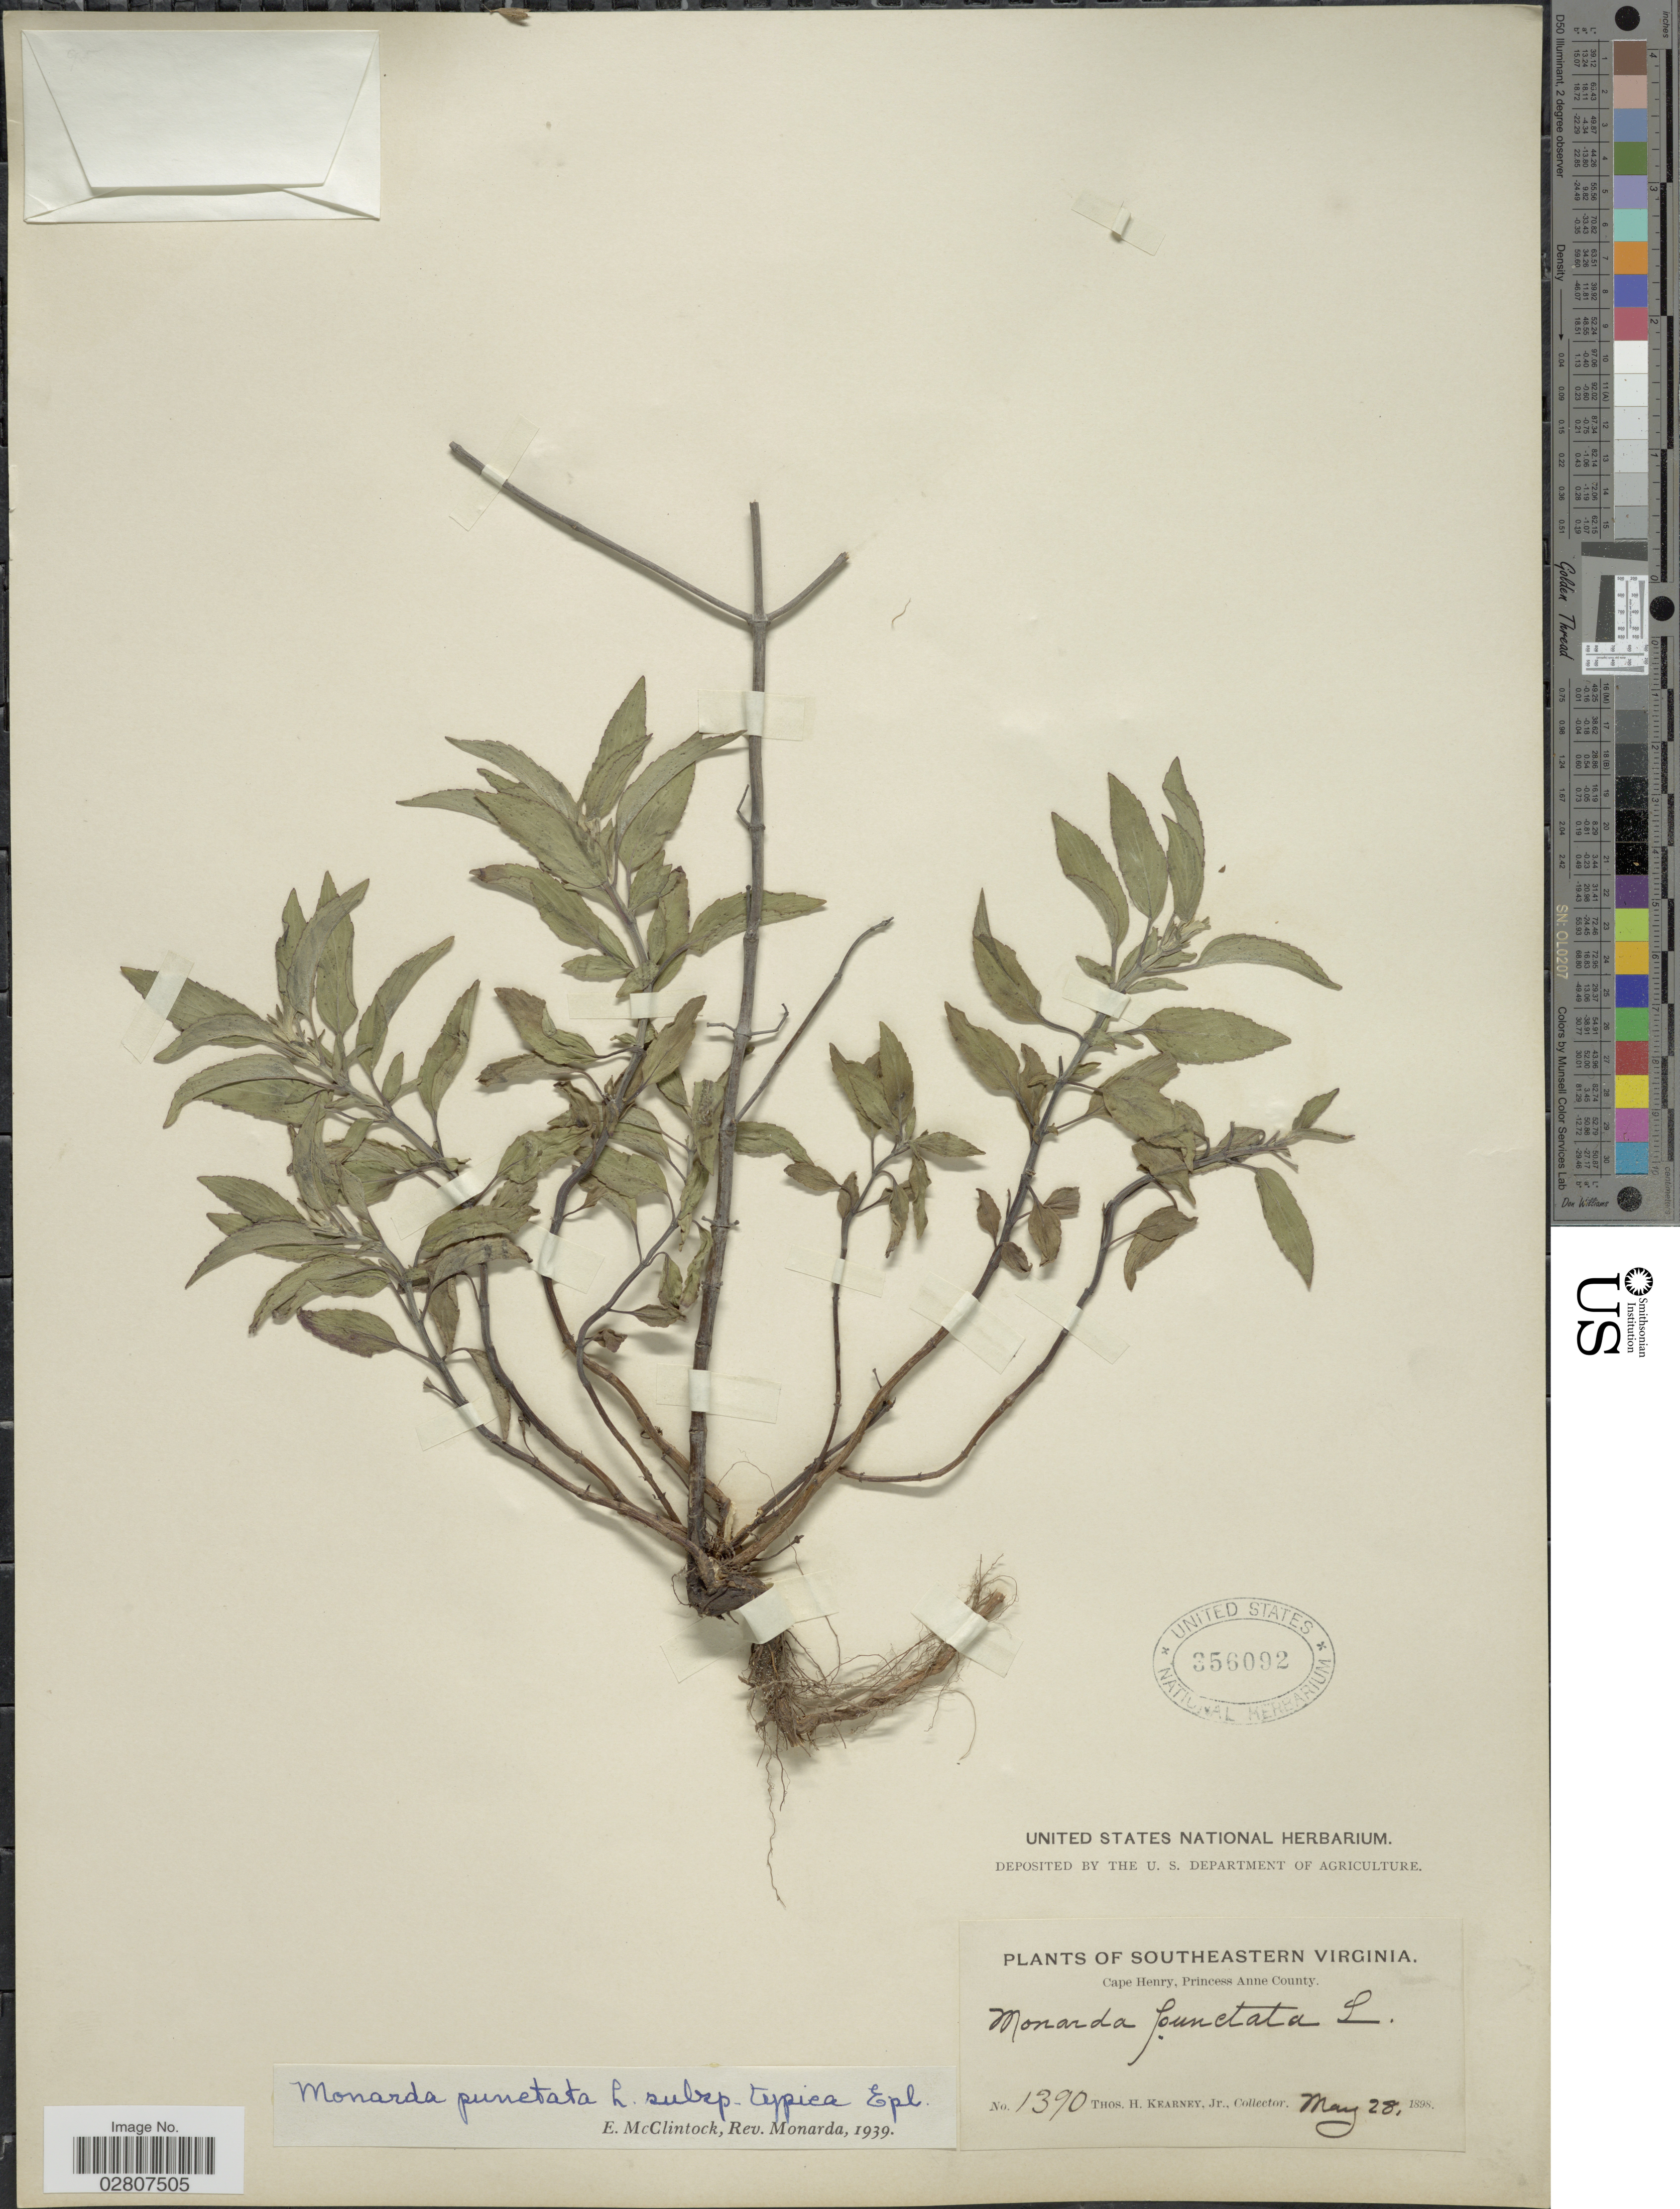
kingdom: Plantae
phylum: Tracheophyta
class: Magnoliopsida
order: Lamiales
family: Lamiaceae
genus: Monarda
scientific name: Monarda punctata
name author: L.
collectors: T. H. Kearney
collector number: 1390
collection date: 1898-05-28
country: United States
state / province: Virginia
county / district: City of Virginia Beach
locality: Southeastern Virginia. Cape Henry, Princess Anne (=historic county name) County.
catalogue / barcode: US 356092